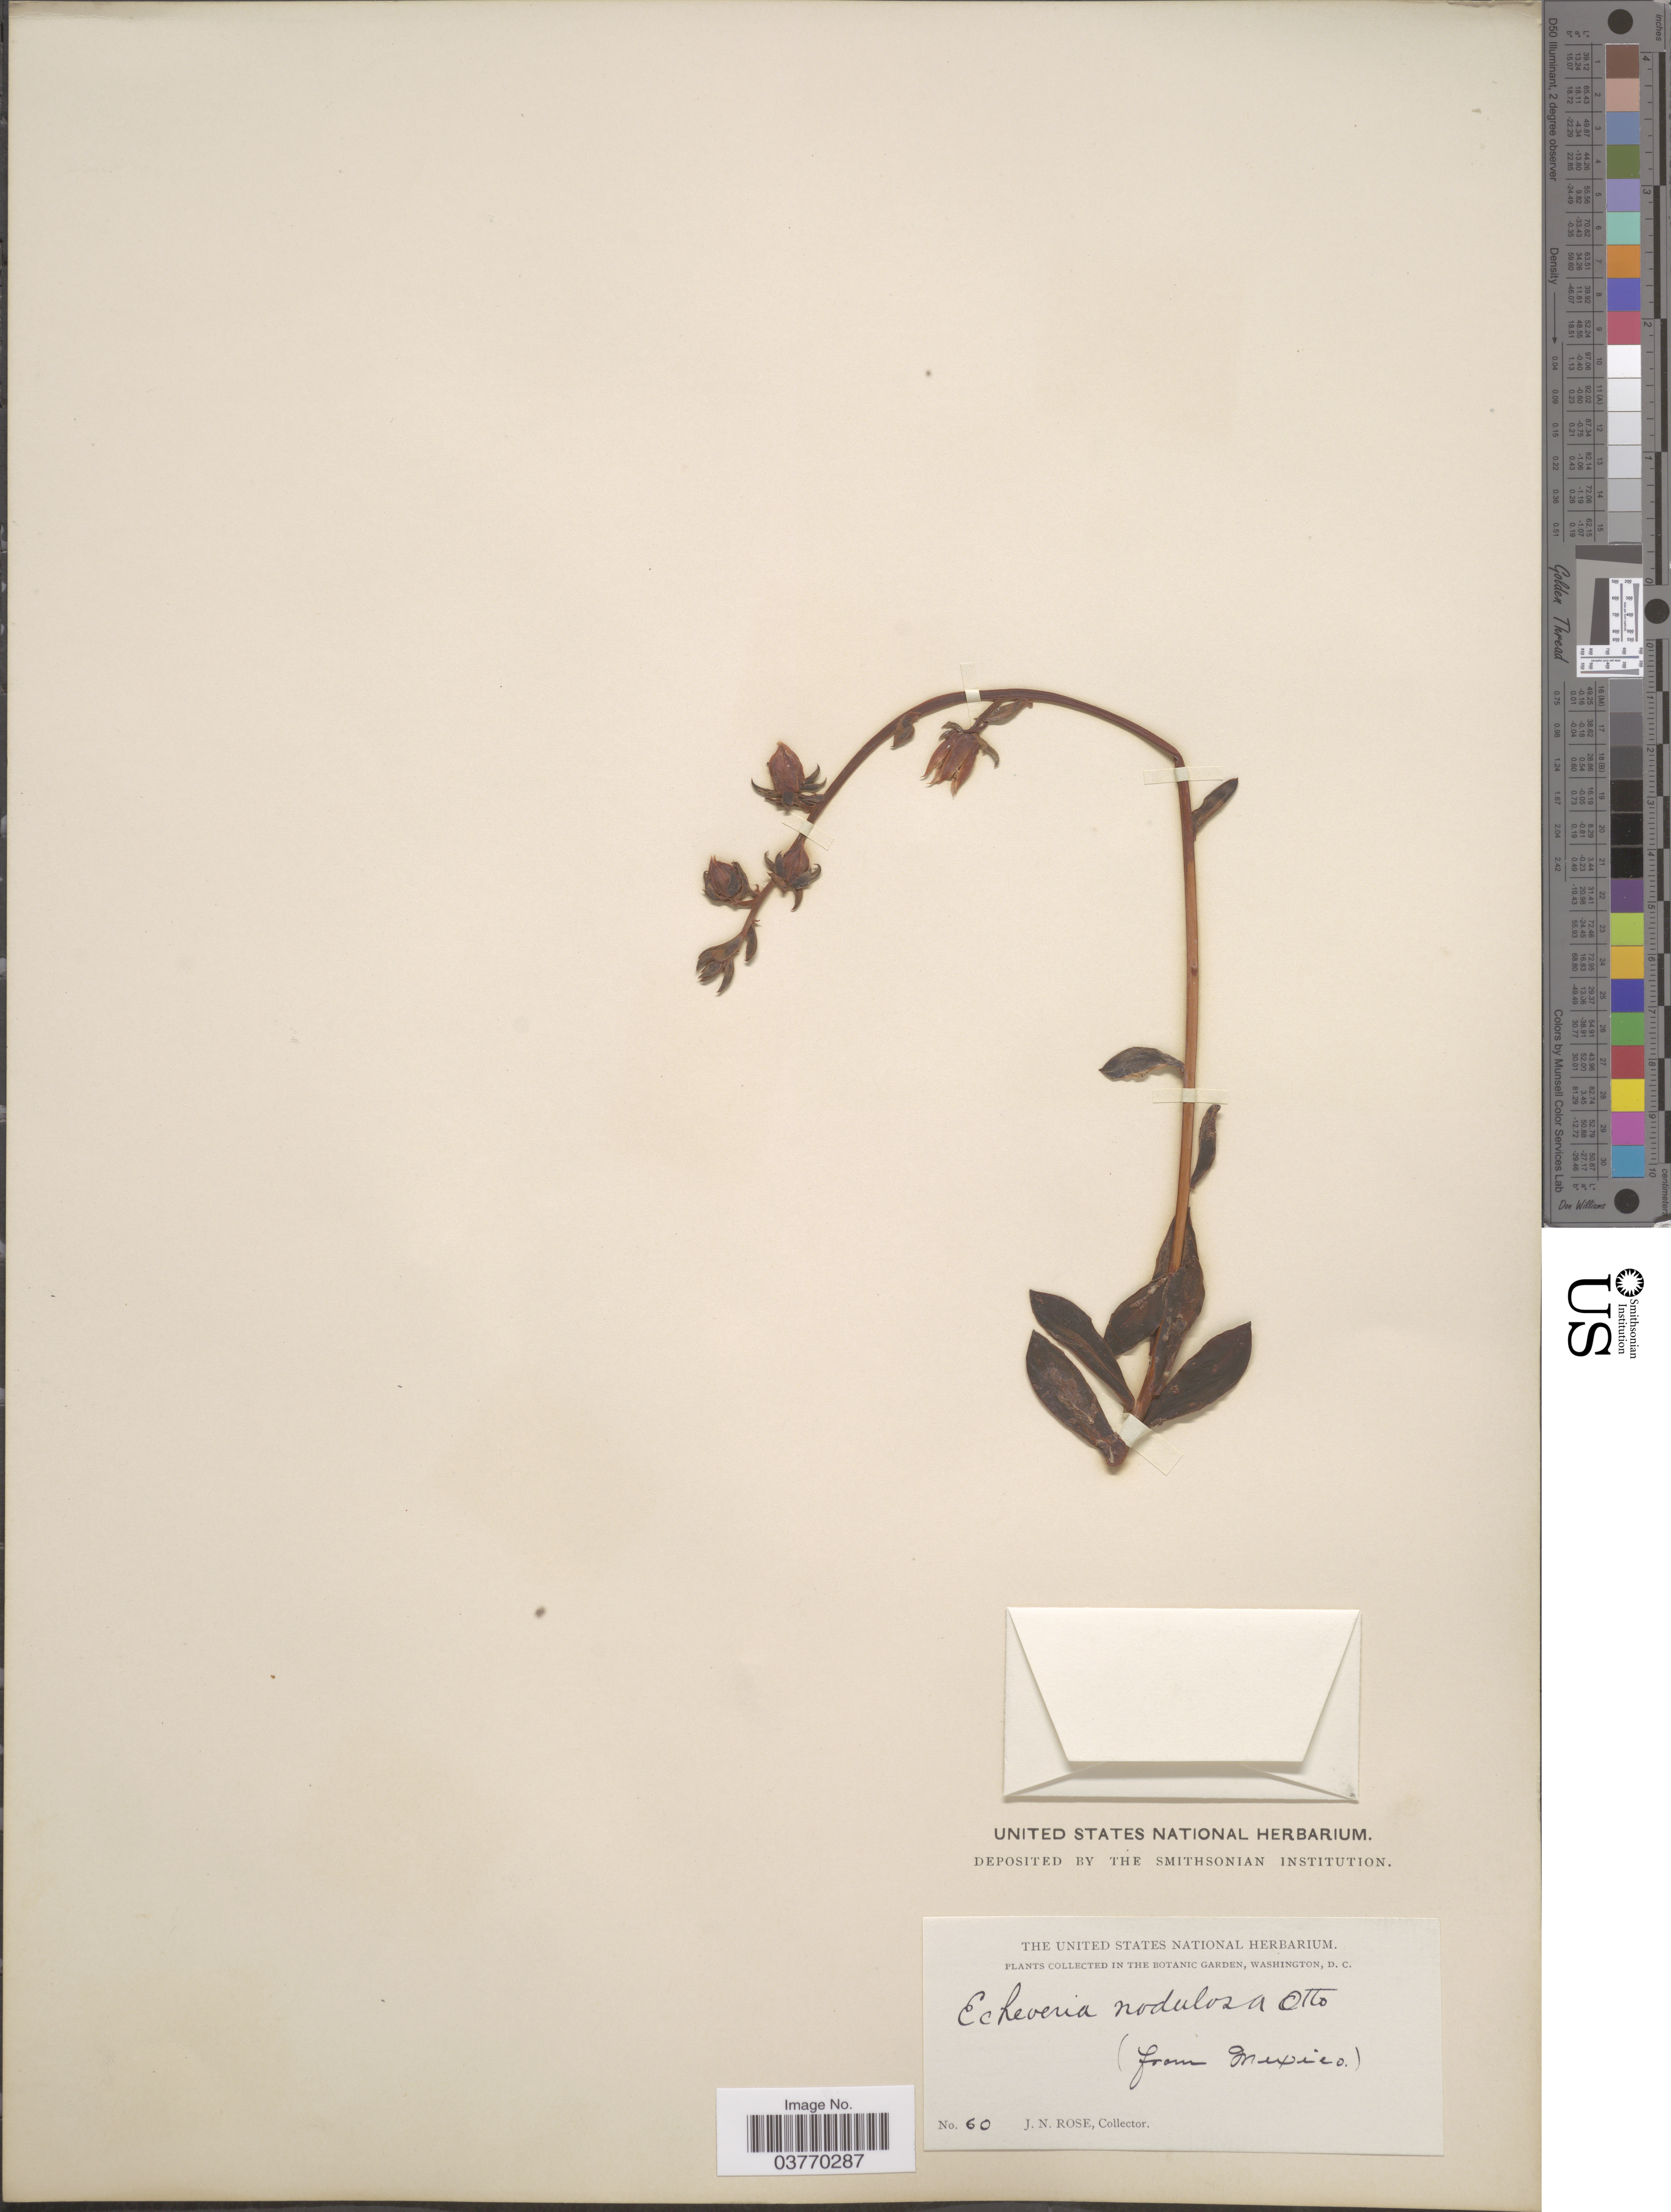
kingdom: Plantae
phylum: Tracheophyta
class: Magnoliopsida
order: Saxifragales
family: Crassulaceae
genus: Echeveria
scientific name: Echeveria nodulosa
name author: (Baker) Otto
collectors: J. N. Rose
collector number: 60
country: United States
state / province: District of Columbia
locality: The Botanic Garden, Washington.